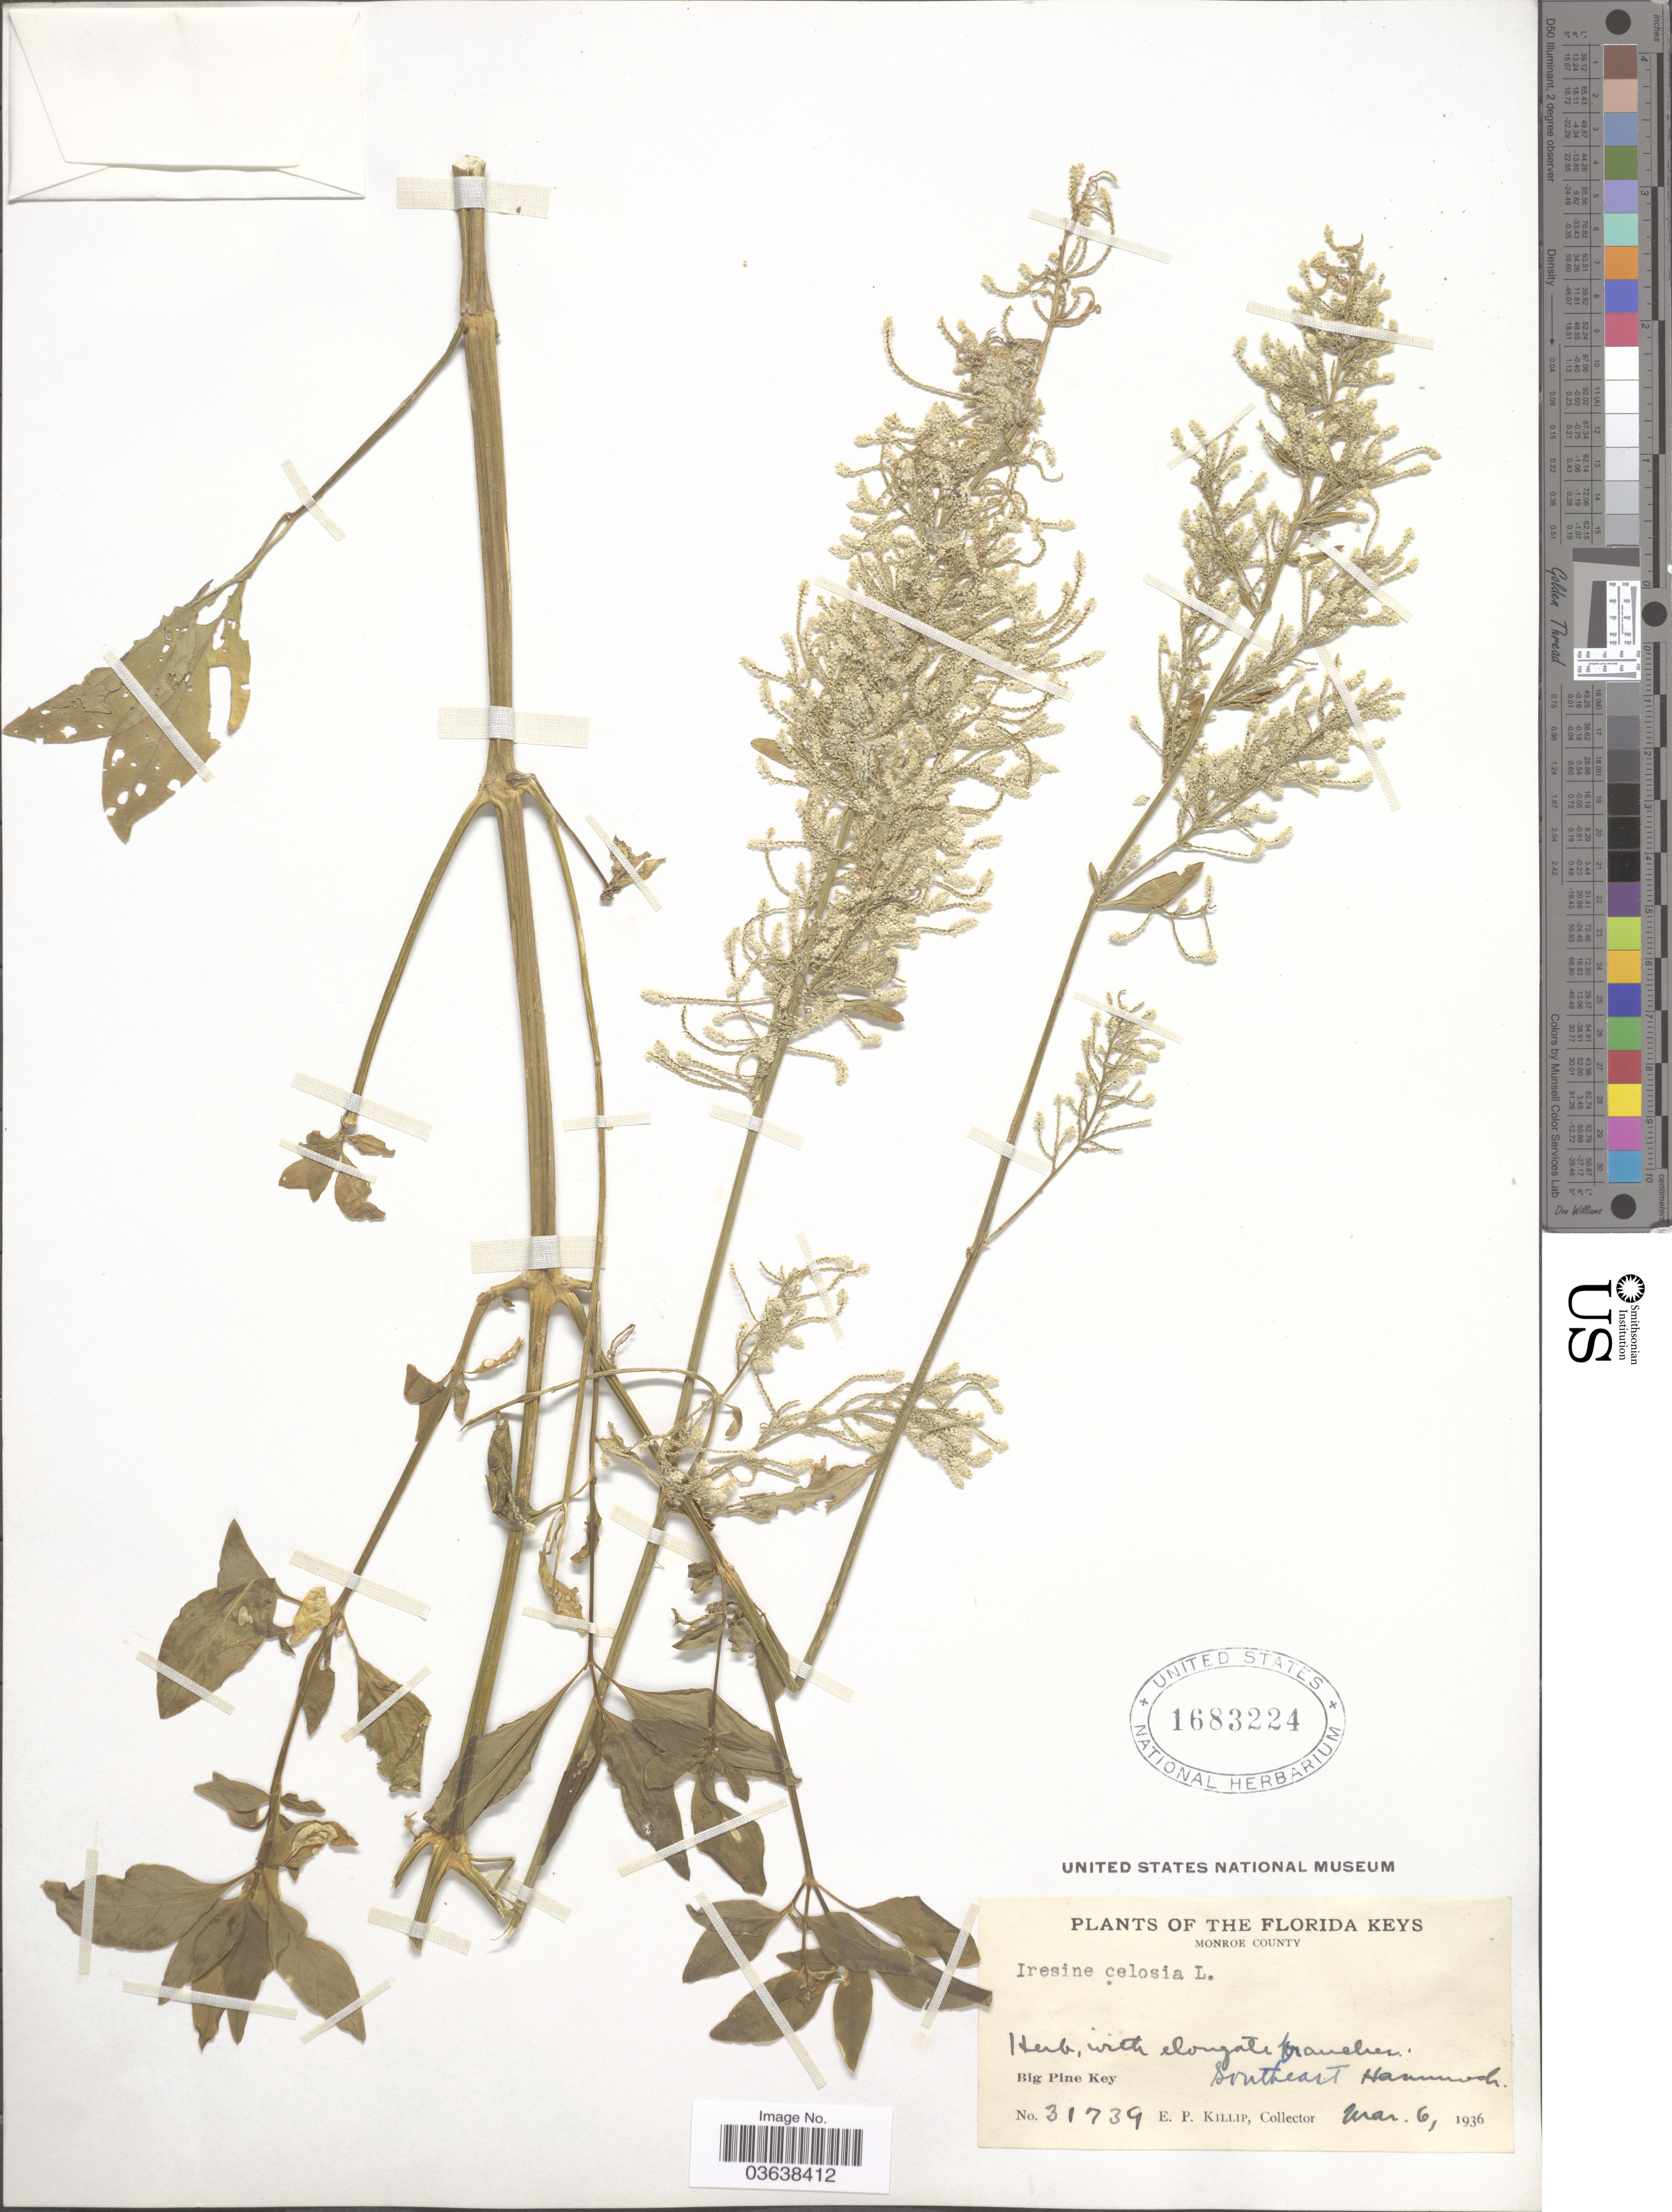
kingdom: Plantae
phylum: Tracheophyta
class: Magnoliopsida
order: Caryophyllales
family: Amaranthaceae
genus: Iresine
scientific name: Iresine celosia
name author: L.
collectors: E. P. Killip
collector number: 31739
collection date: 1936-03-06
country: United States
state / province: Florida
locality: The Florida Keys. Monroe County. Southeast Hammock. Big Pine Key.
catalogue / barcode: US 1683224